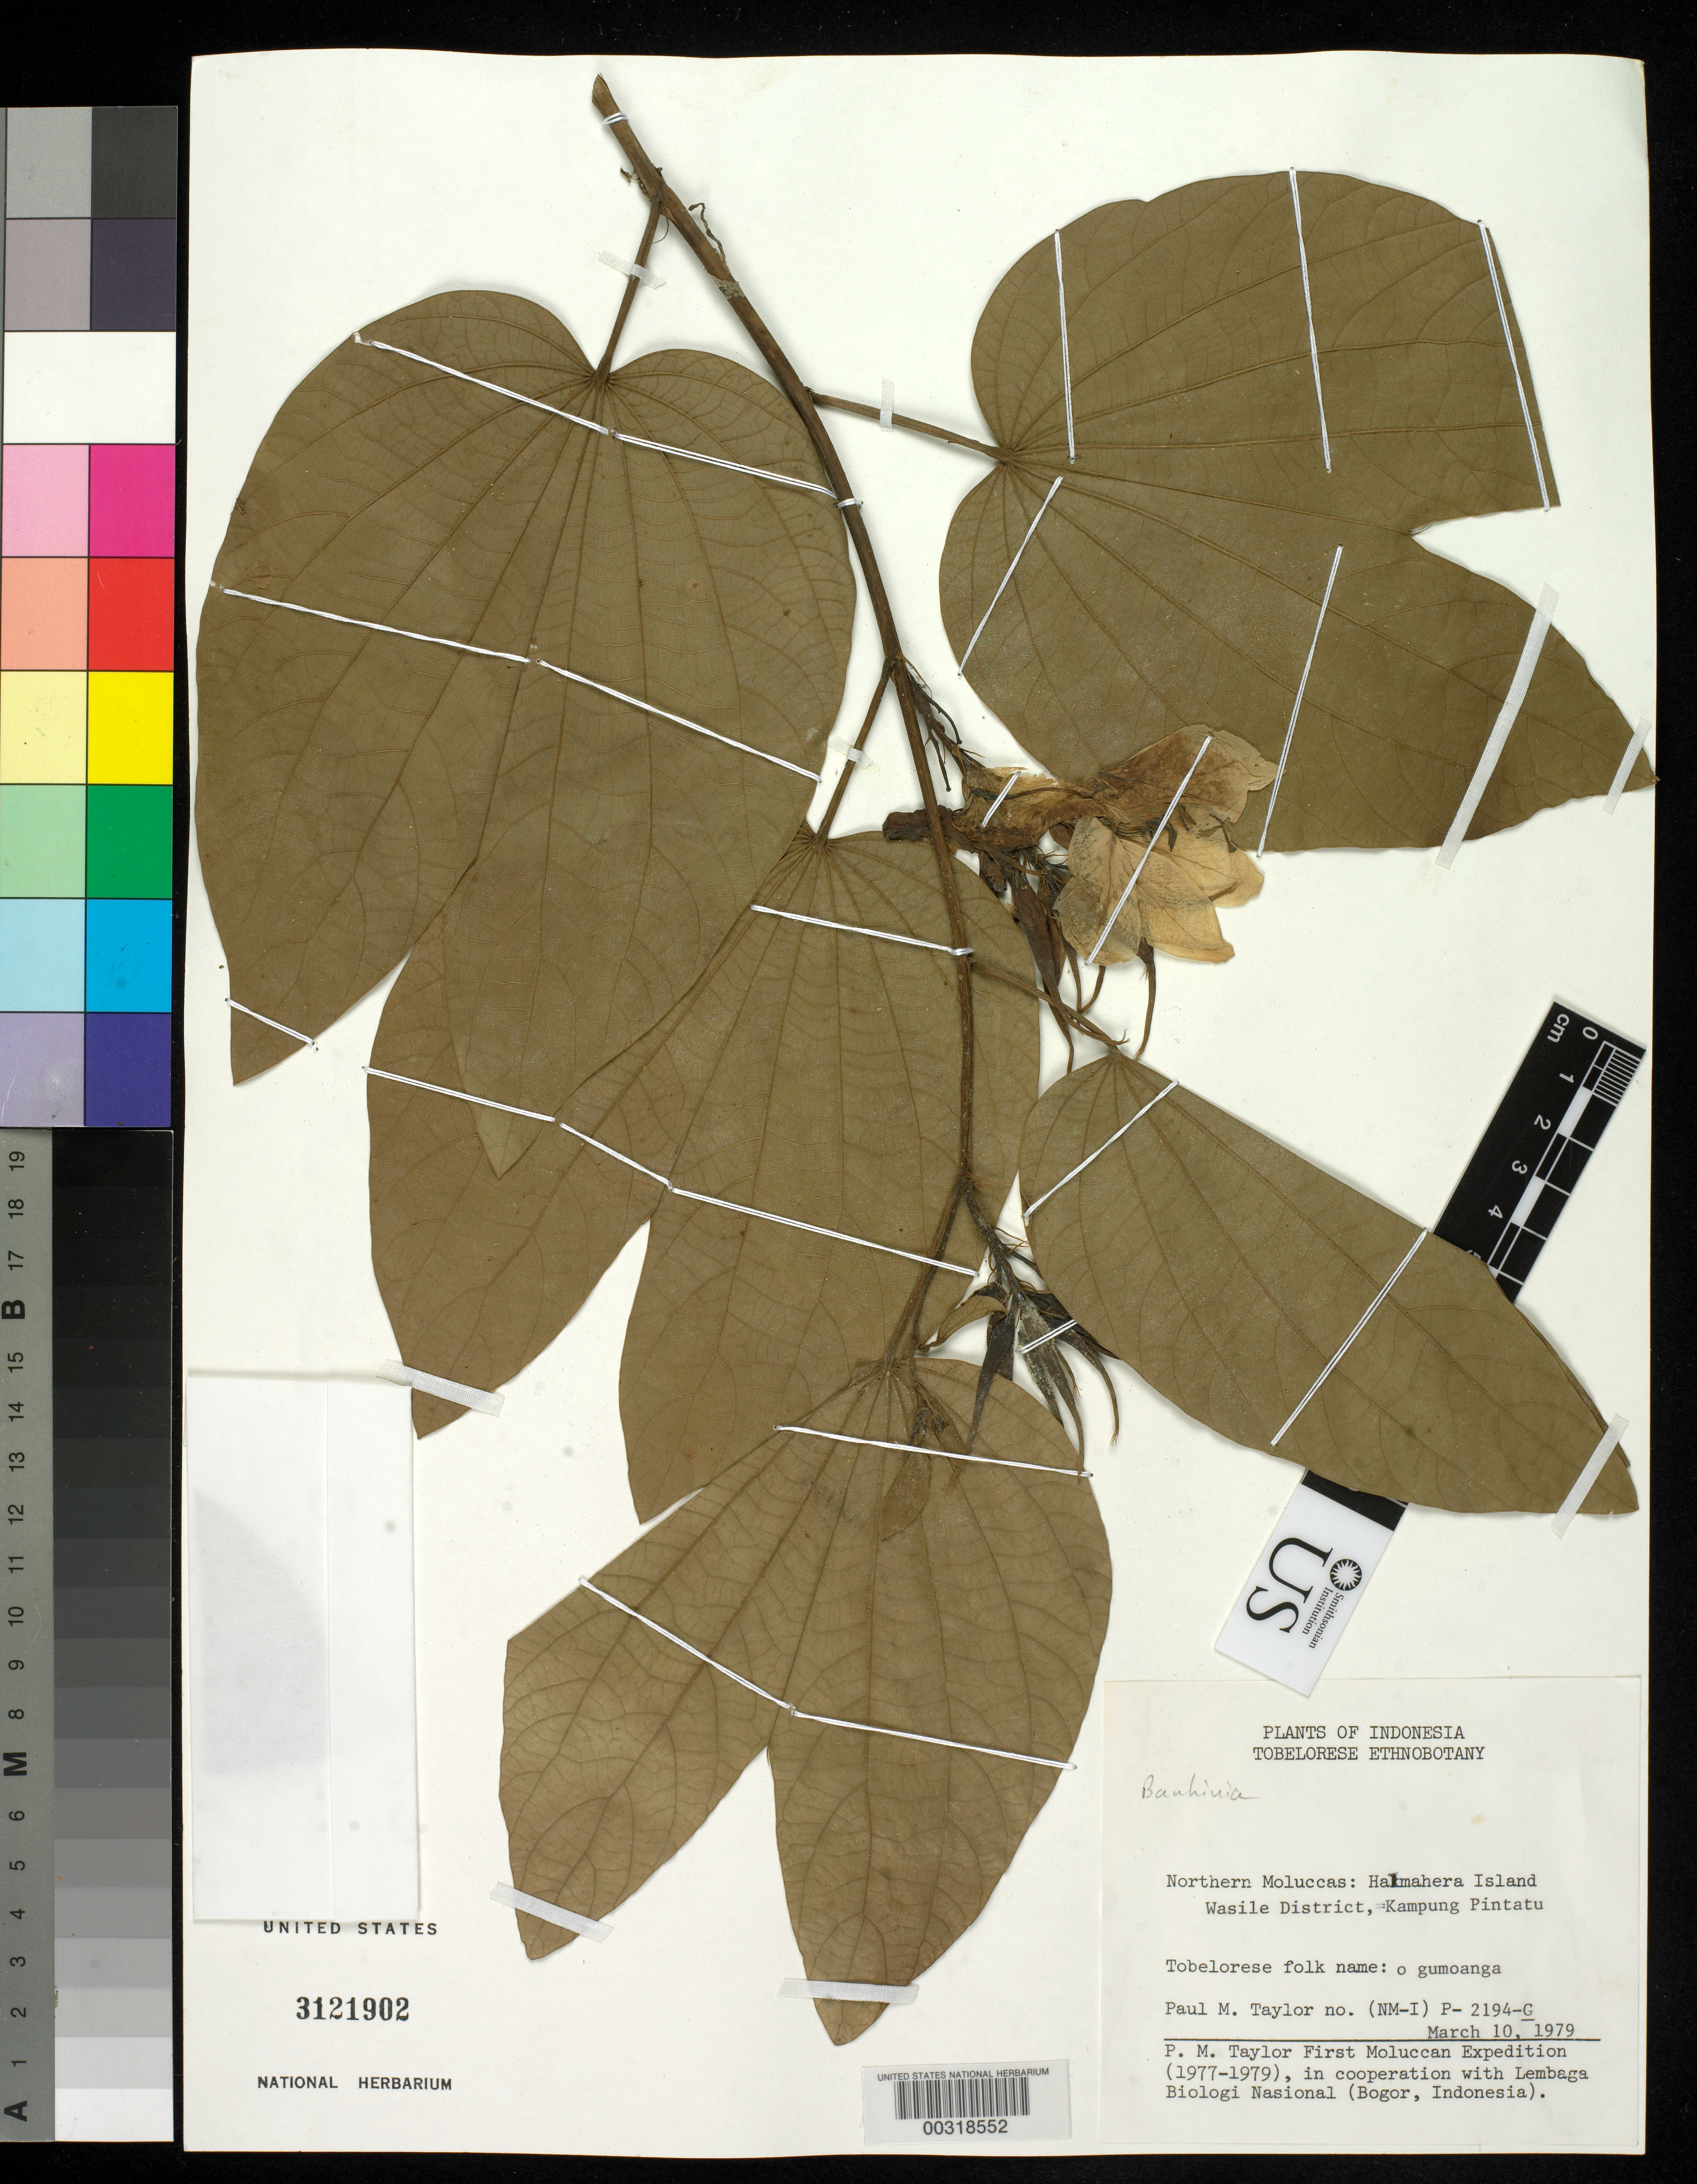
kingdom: Plantae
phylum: Tracheophyta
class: Magnoliopsida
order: Fabales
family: Fabaceae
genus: Bauhinia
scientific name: Bauhinia sp.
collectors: P. M. Taylor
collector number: (nm-i) P-2194-g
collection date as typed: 10 Mar 1979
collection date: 1979-03-10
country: Indonesia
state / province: Maluku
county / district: Maluku Utara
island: Halmahera Island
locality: Wasile dist., kampung pintatu [Moluccas]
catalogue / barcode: US 3121902